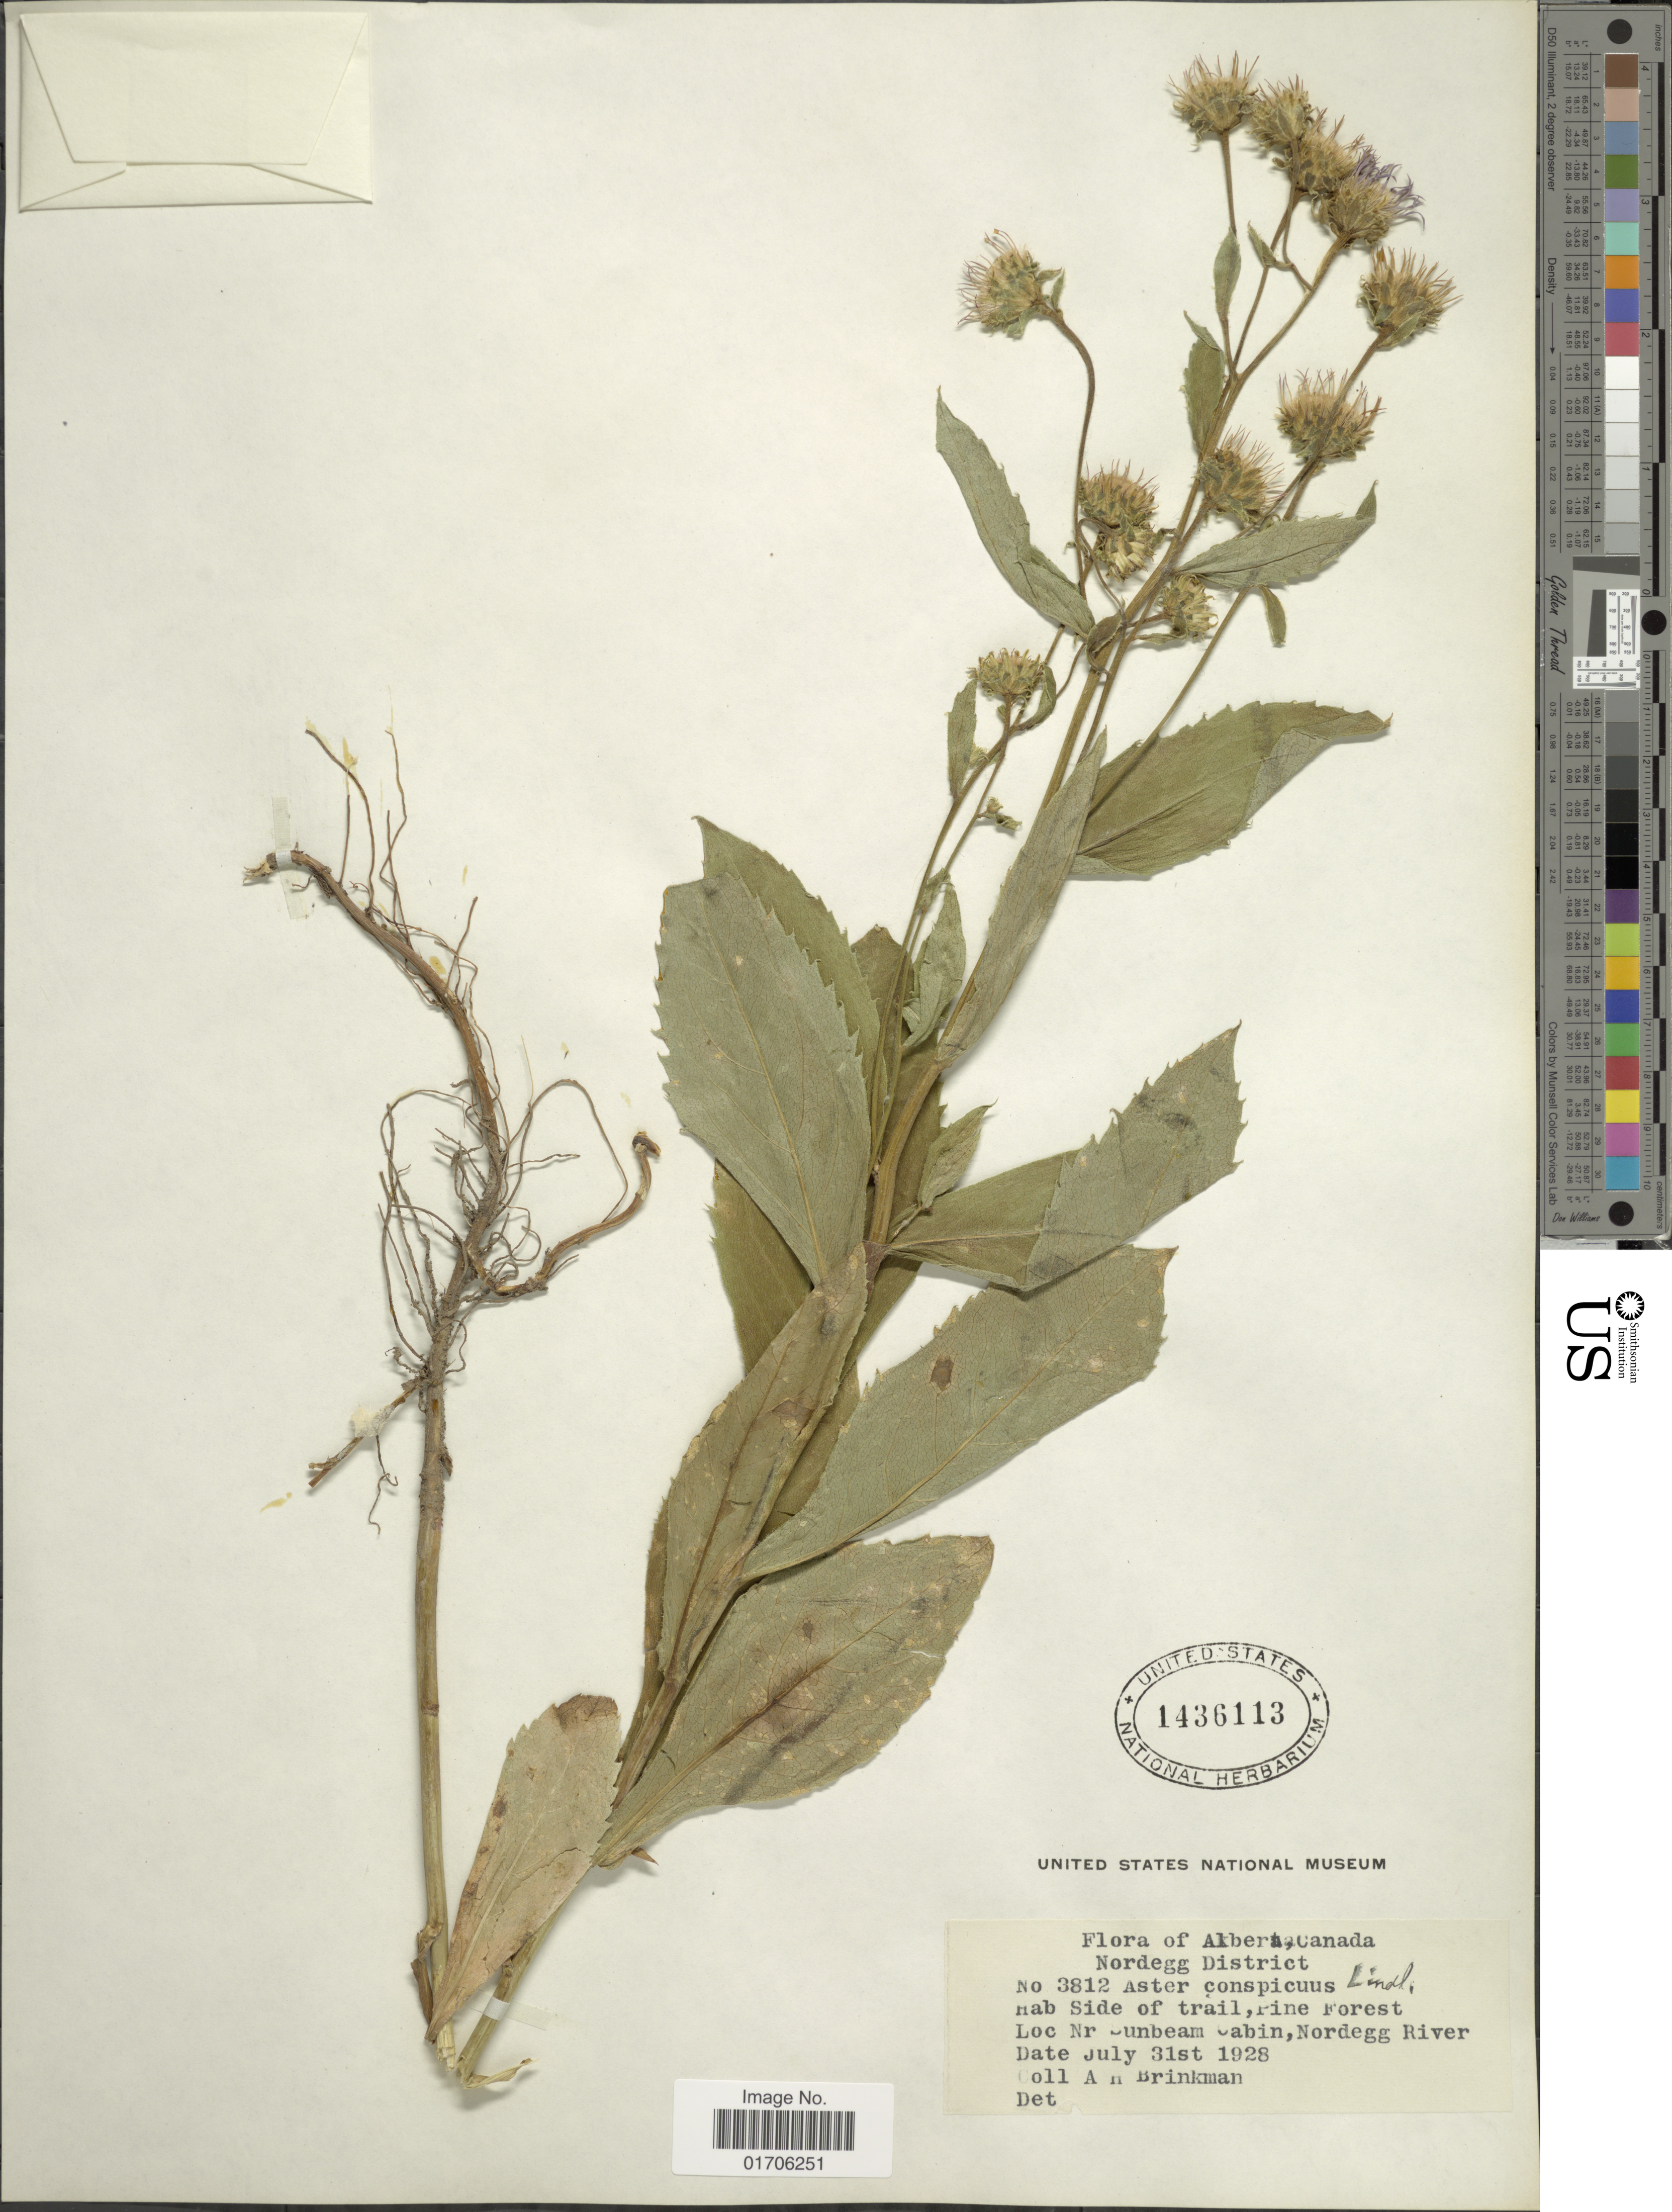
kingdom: Plantae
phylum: Tracheophyta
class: Magnoliopsida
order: Asterales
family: Asteraceae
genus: Eurybia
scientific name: Eurybia conspicua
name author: (Lindl.) G.L. Nesom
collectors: A. Brinkman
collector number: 3812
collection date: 1928-07-31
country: Canada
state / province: Alberta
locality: Alberta, Canada. Side of trail, Pine Forest. Nr. Sunbeam Cabin, Nordegg River.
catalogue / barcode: US 1436113